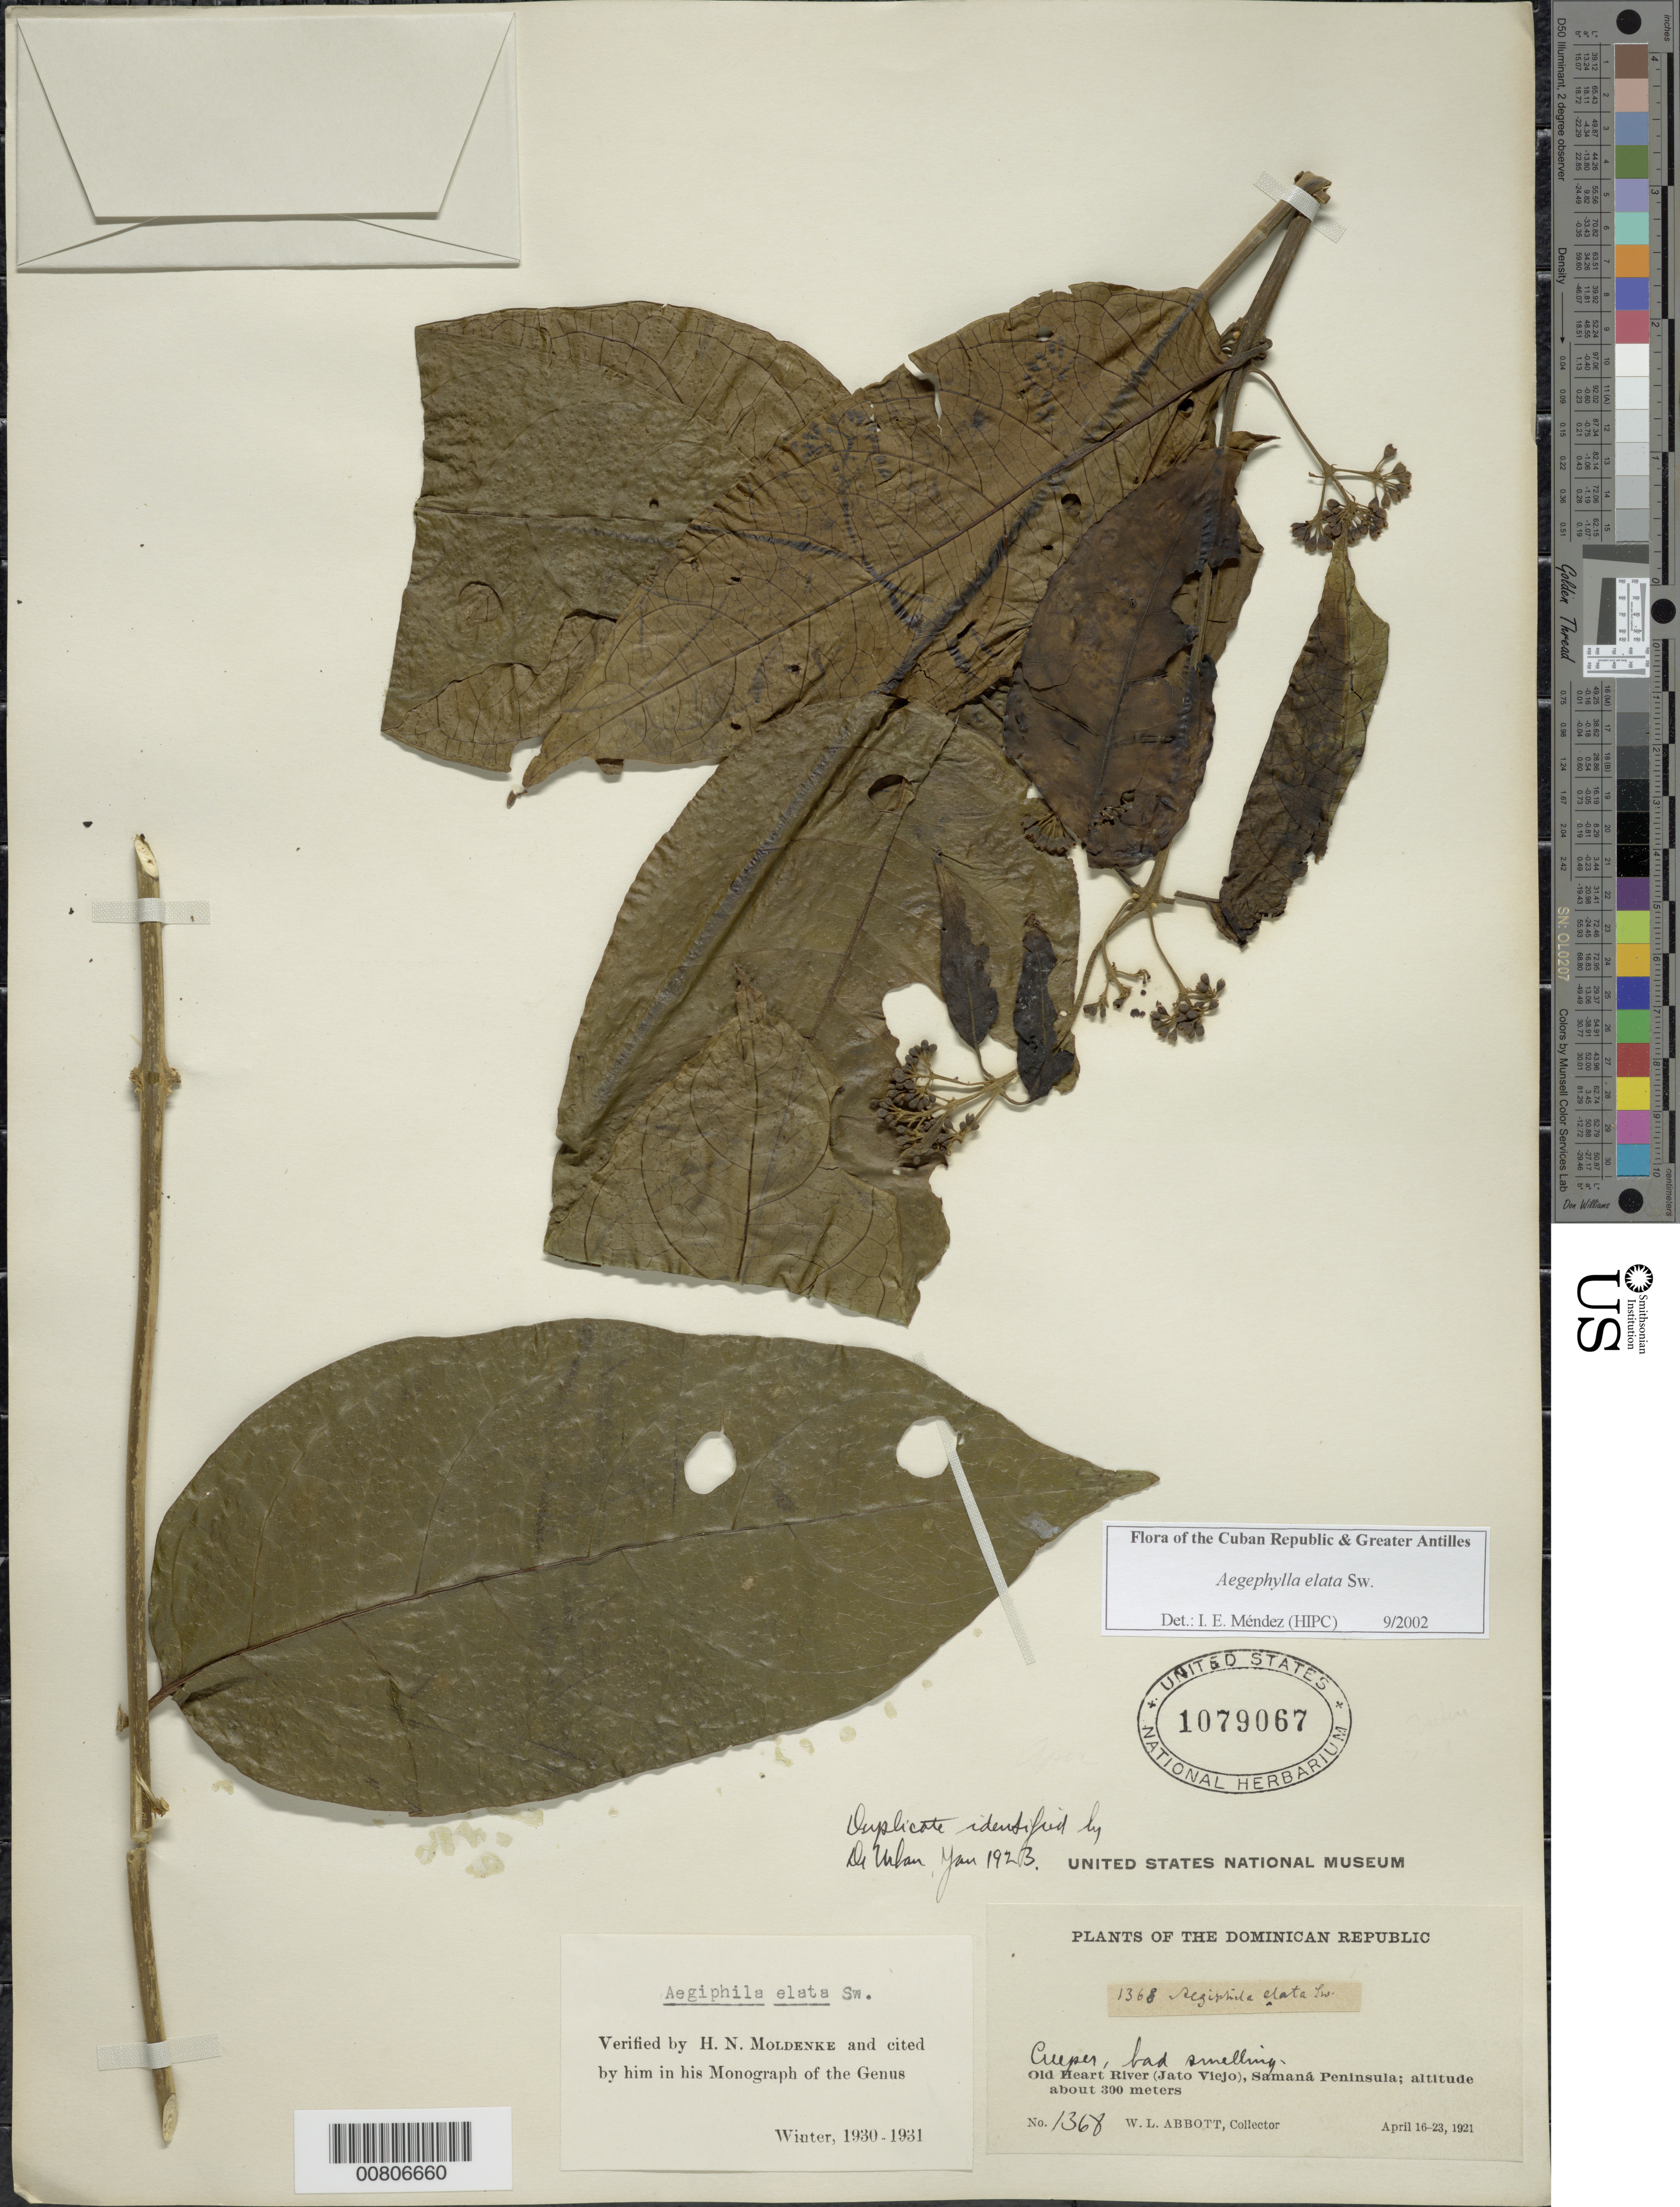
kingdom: Plantae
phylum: Tracheophyta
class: Magnoliopsida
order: Lamiales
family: Lamiaceae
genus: Aegiphila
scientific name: Aegiphila elata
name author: Sw.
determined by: Méndez, Isidro E., (HIPC)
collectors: W. L. Abbott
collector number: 1368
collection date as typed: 16 Apr 1921 to 23 Apr 1921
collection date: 1921-04-16/1921-04-23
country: Dominican Republic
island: Hispaniola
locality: Samaná Peninsula, Old Heart River (Jato Viejo)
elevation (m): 300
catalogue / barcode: US 1079067